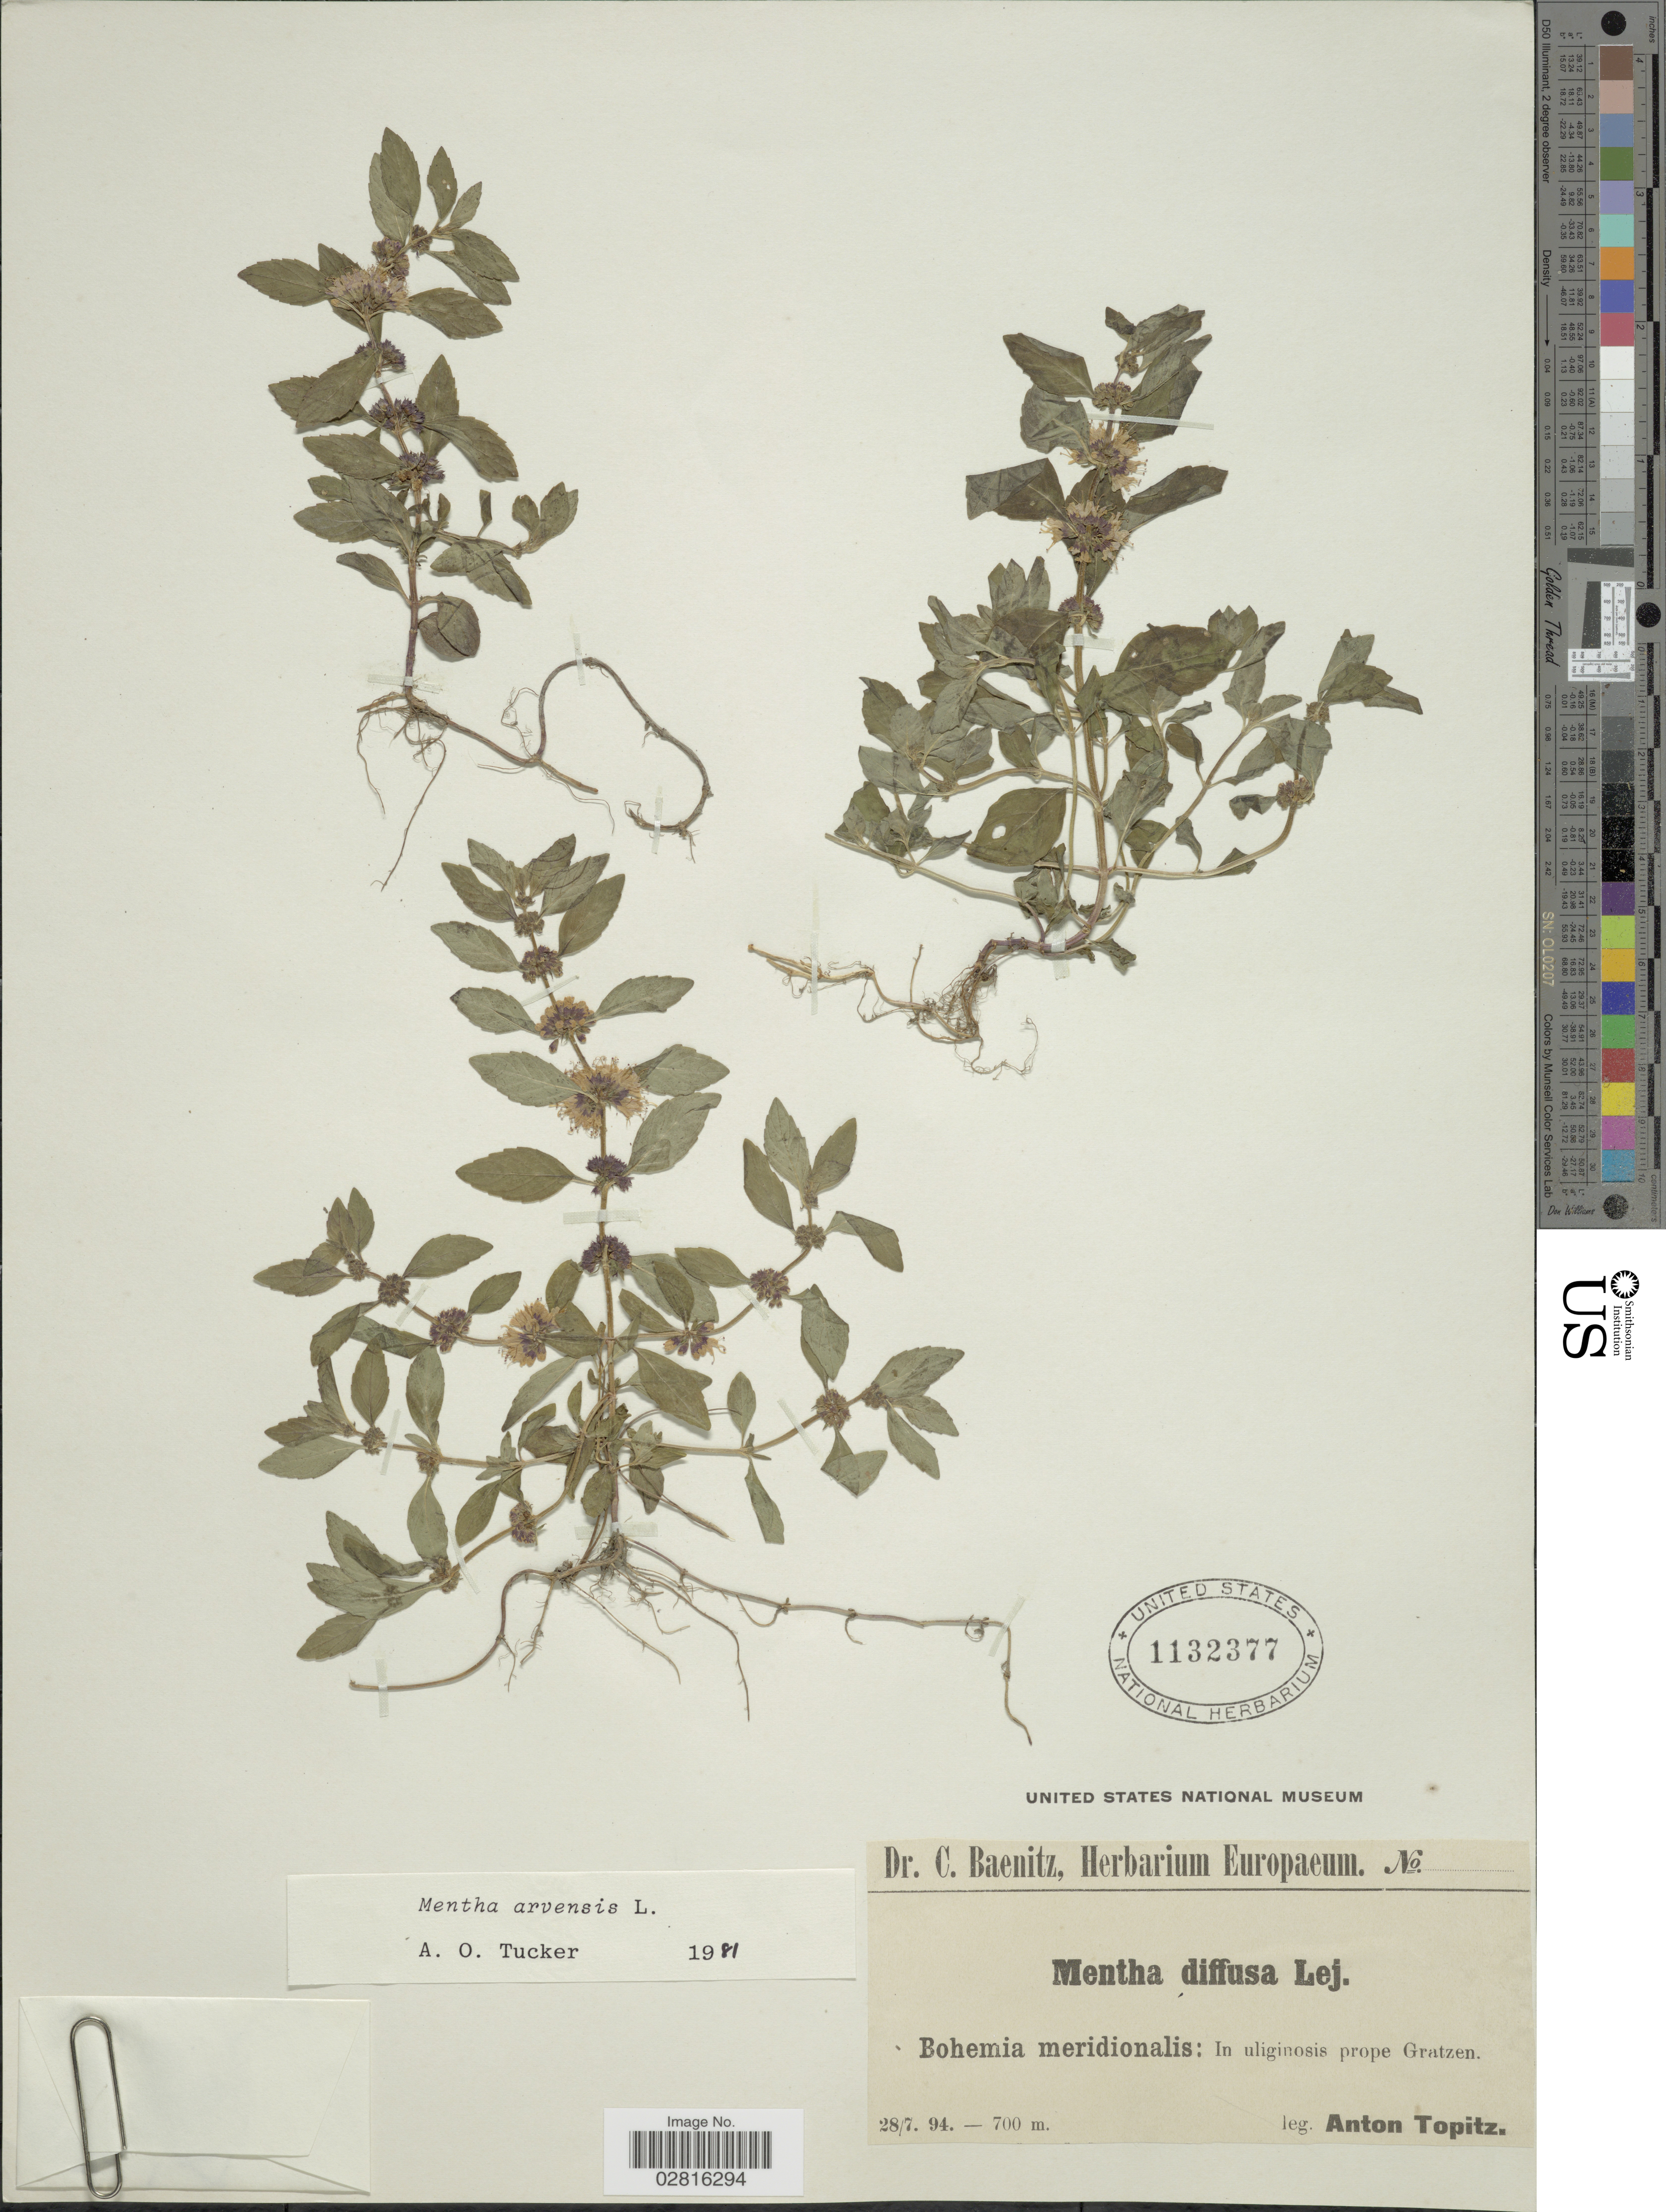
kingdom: Plantae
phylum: Tracheophyta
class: Magnoliopsida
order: Lamiales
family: Lamiaceae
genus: Mentha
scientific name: Mentha arvensis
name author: L.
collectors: A. Topitz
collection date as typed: Transcribed d/m/y: 28/7/94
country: Czechia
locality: Bohemia meridionalis: In uliginosis prope Gratzen.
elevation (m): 700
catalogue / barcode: US 1132377